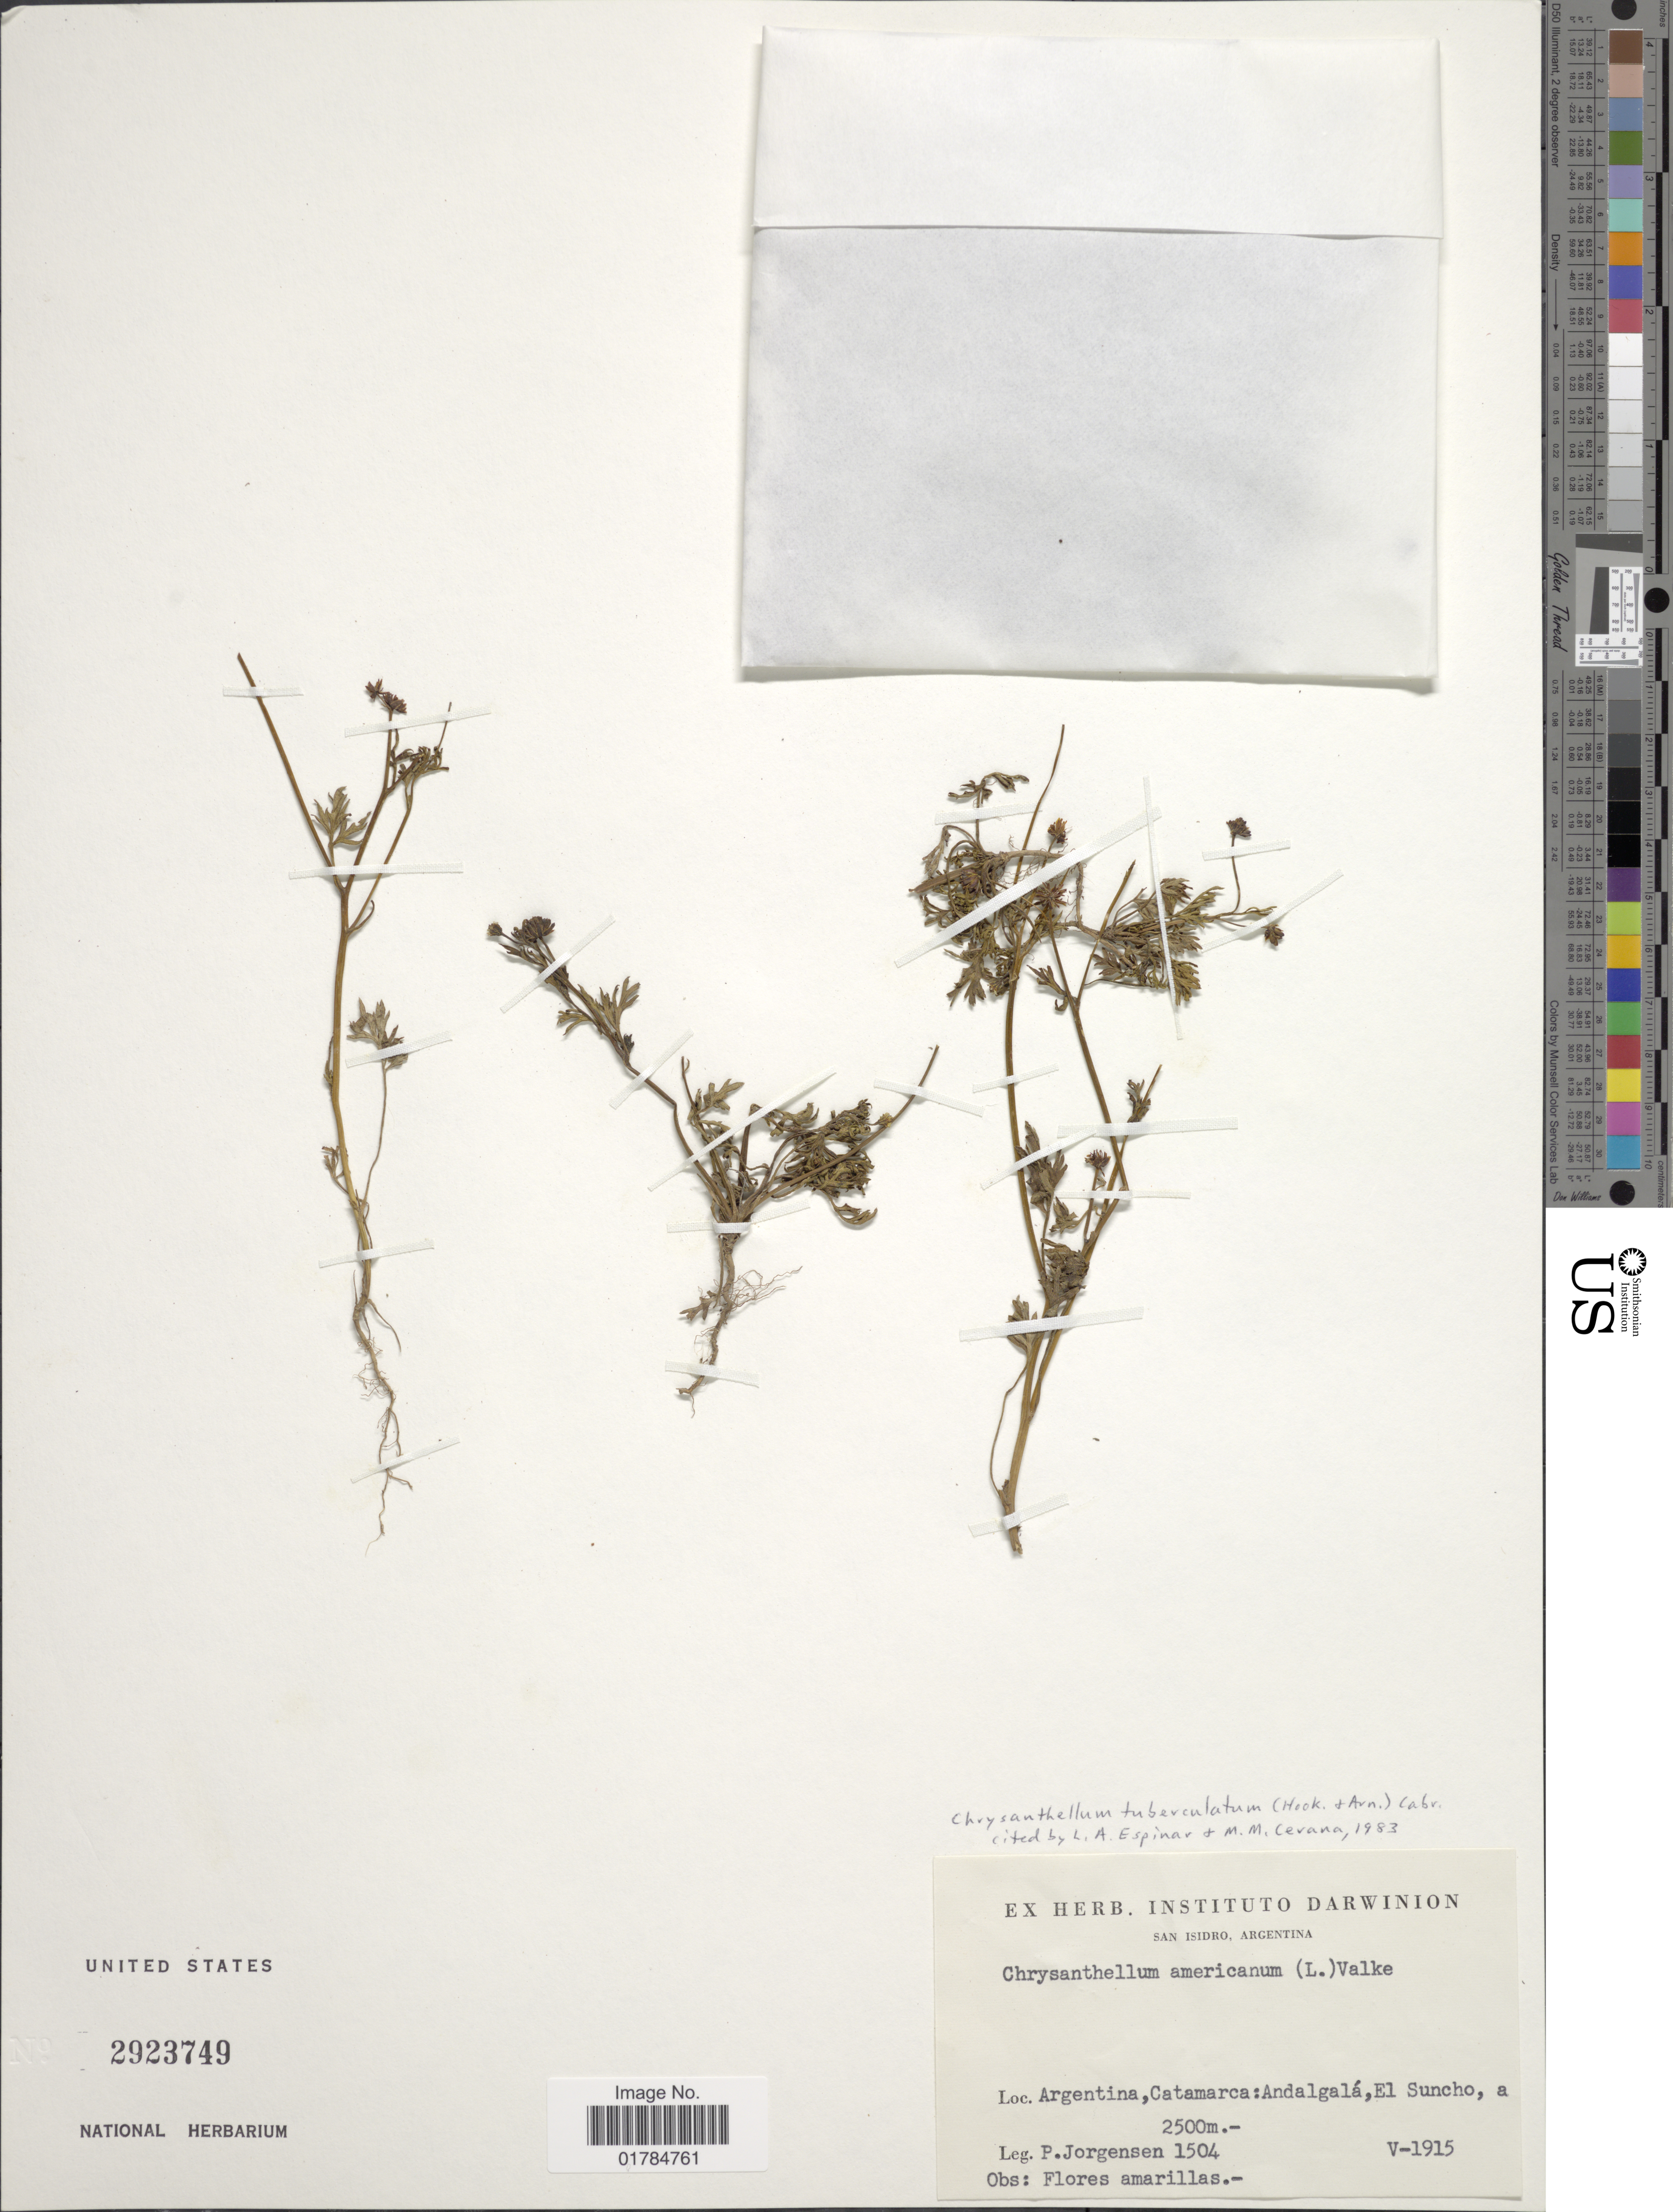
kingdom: Plantae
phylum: Tracheophyta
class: Magnoliopsida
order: Asterales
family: Asteraceae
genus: Chrysanthellum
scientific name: Chrysanthellum tuberculatum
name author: (Hook. & Arn.) Cabrera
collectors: P. Jörgensen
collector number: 1504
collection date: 1915-05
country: Argentina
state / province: Catamarca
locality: Andalgala, El Suncho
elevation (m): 2500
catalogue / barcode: US 2923749